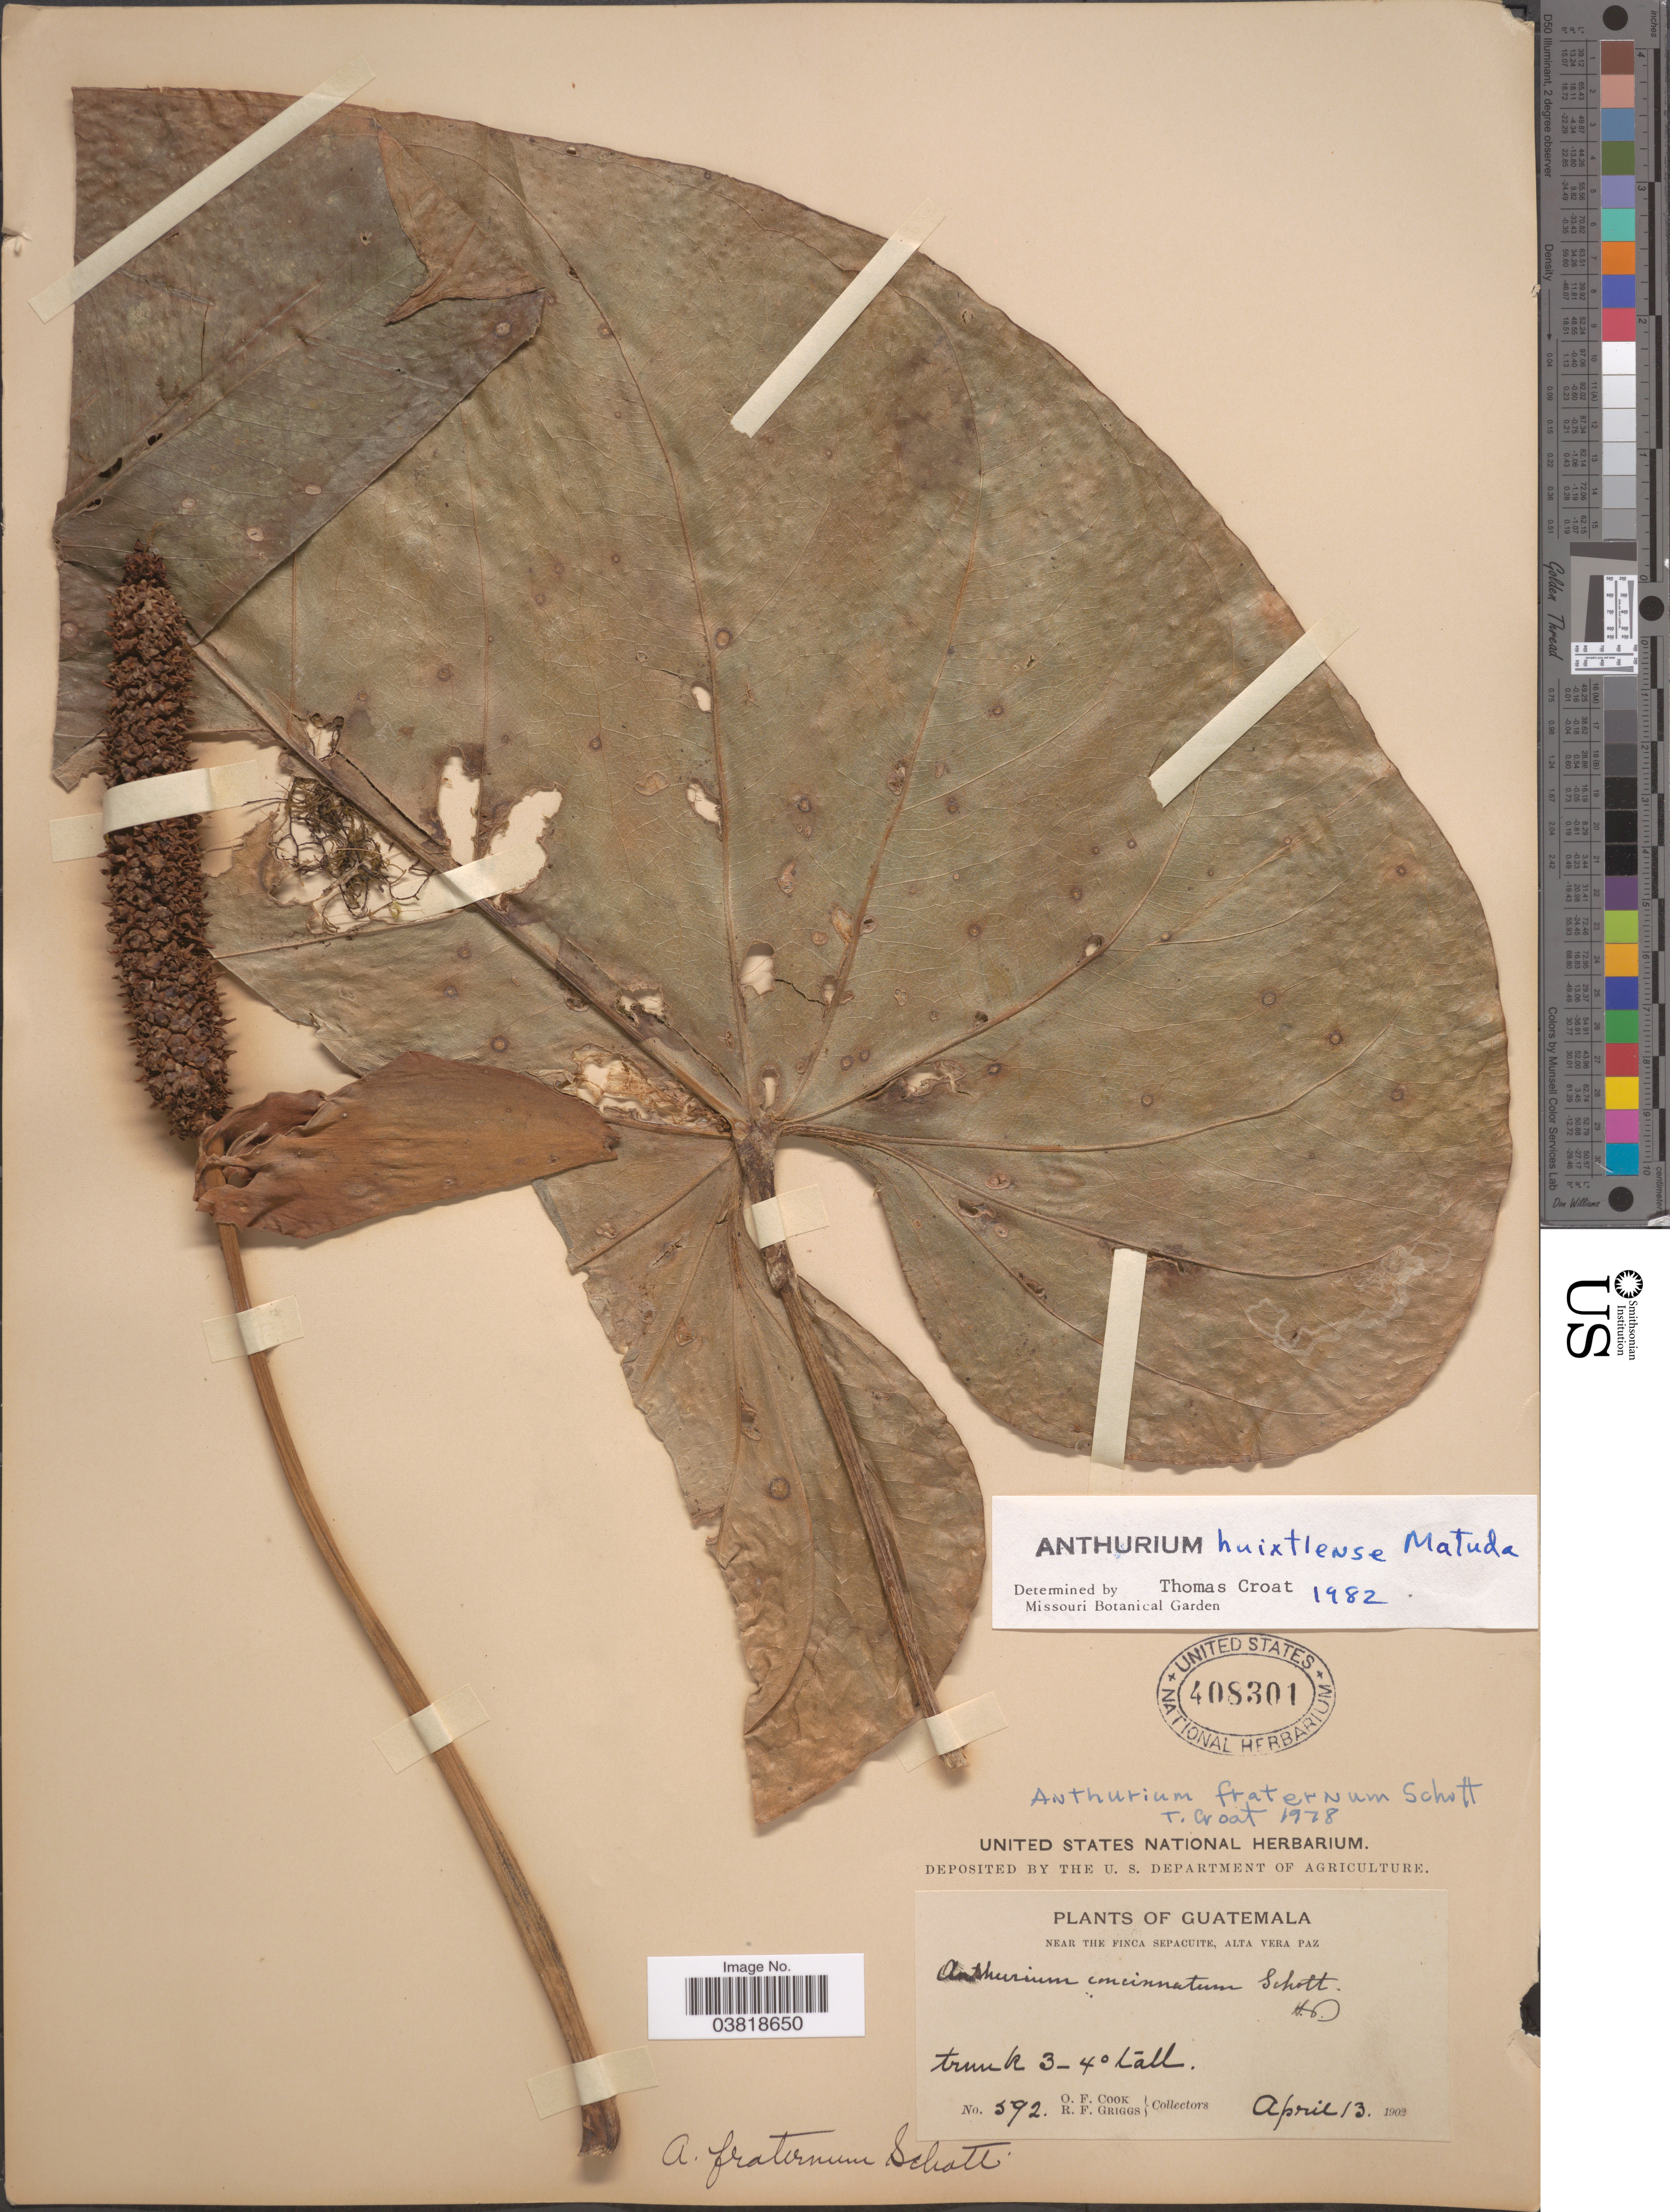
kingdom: Plantae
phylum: Tracheophyta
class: Liliopsida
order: Alismatales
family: Araceae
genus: Anthurium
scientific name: Anthurium huixtlense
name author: Matuda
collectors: O. F. Cook & R. F. Griggs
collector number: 592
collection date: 1902-04-13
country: Guatemala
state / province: Alta Verapaz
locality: Near the Finca Sepacuite, Alta Vera Paz.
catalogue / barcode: US 408301